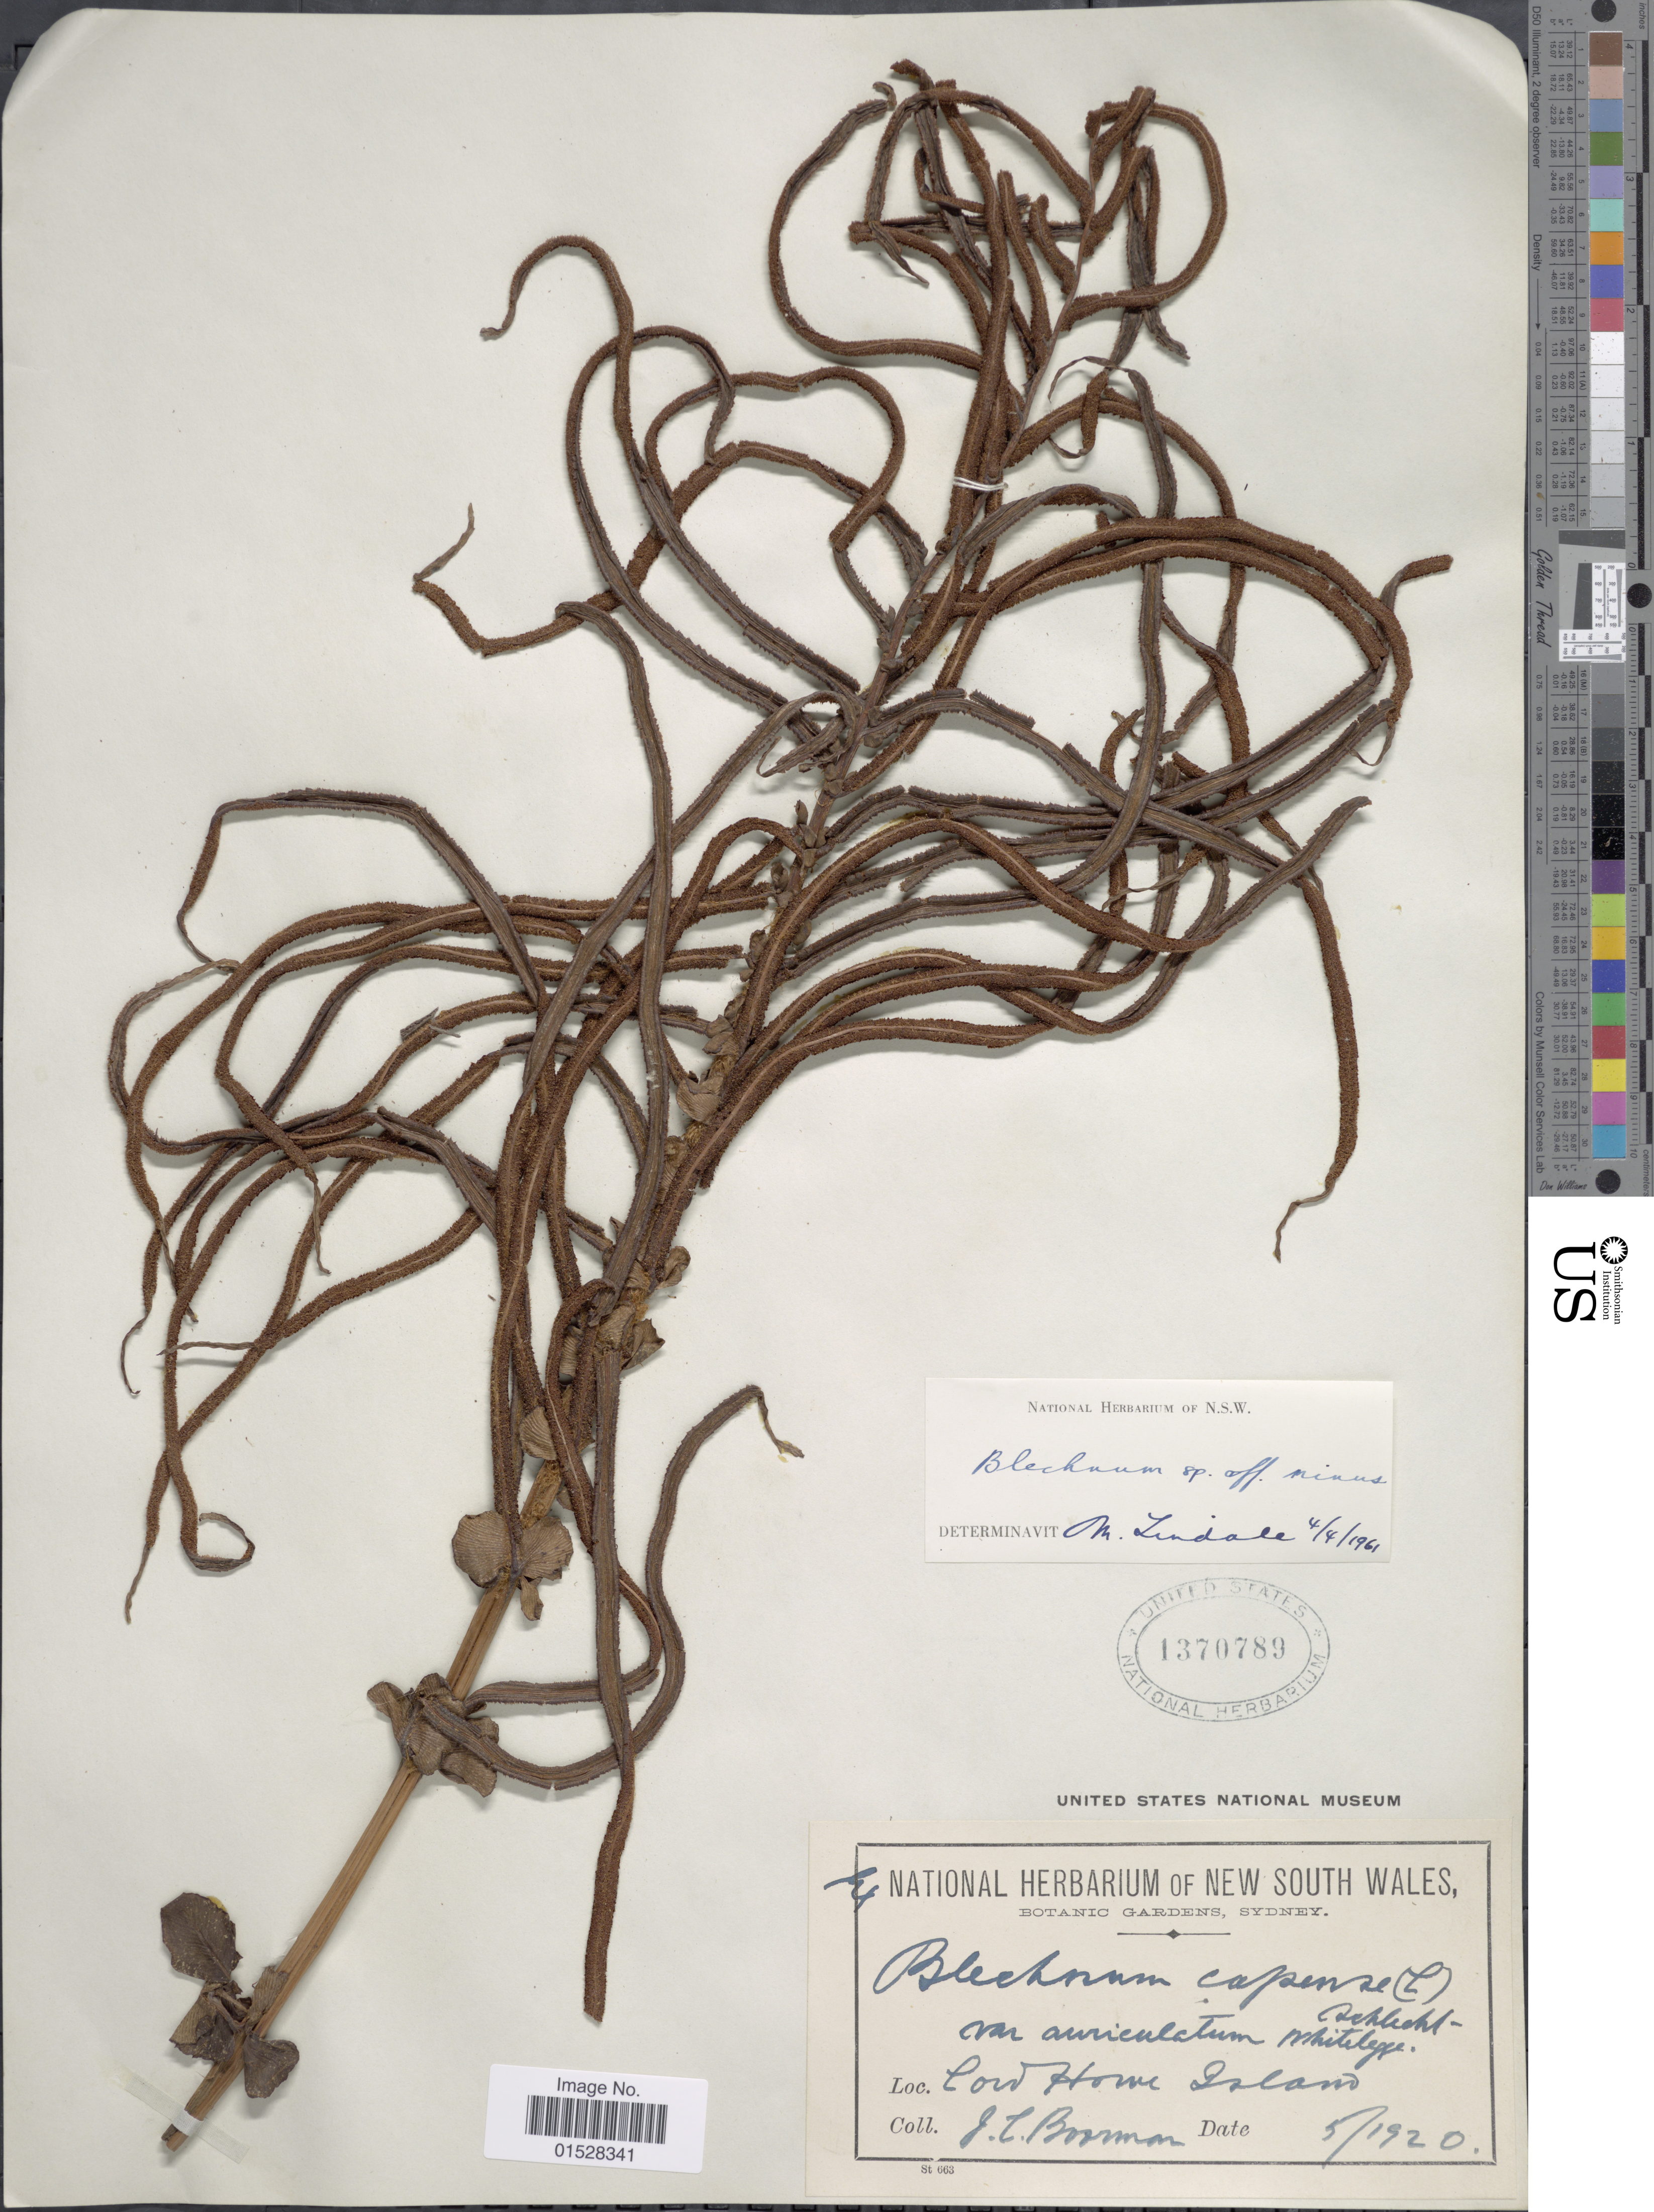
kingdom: Plantae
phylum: Tracheophyta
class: Polypodiopsida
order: Polypodiales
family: Blechnaceae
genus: Blechnum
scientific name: Blechnum minus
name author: (R. Br.) Ettingsh.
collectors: J. Boorman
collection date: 1920-05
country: Australia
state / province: New South Wales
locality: Lord Howe Island.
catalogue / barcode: US 1370789